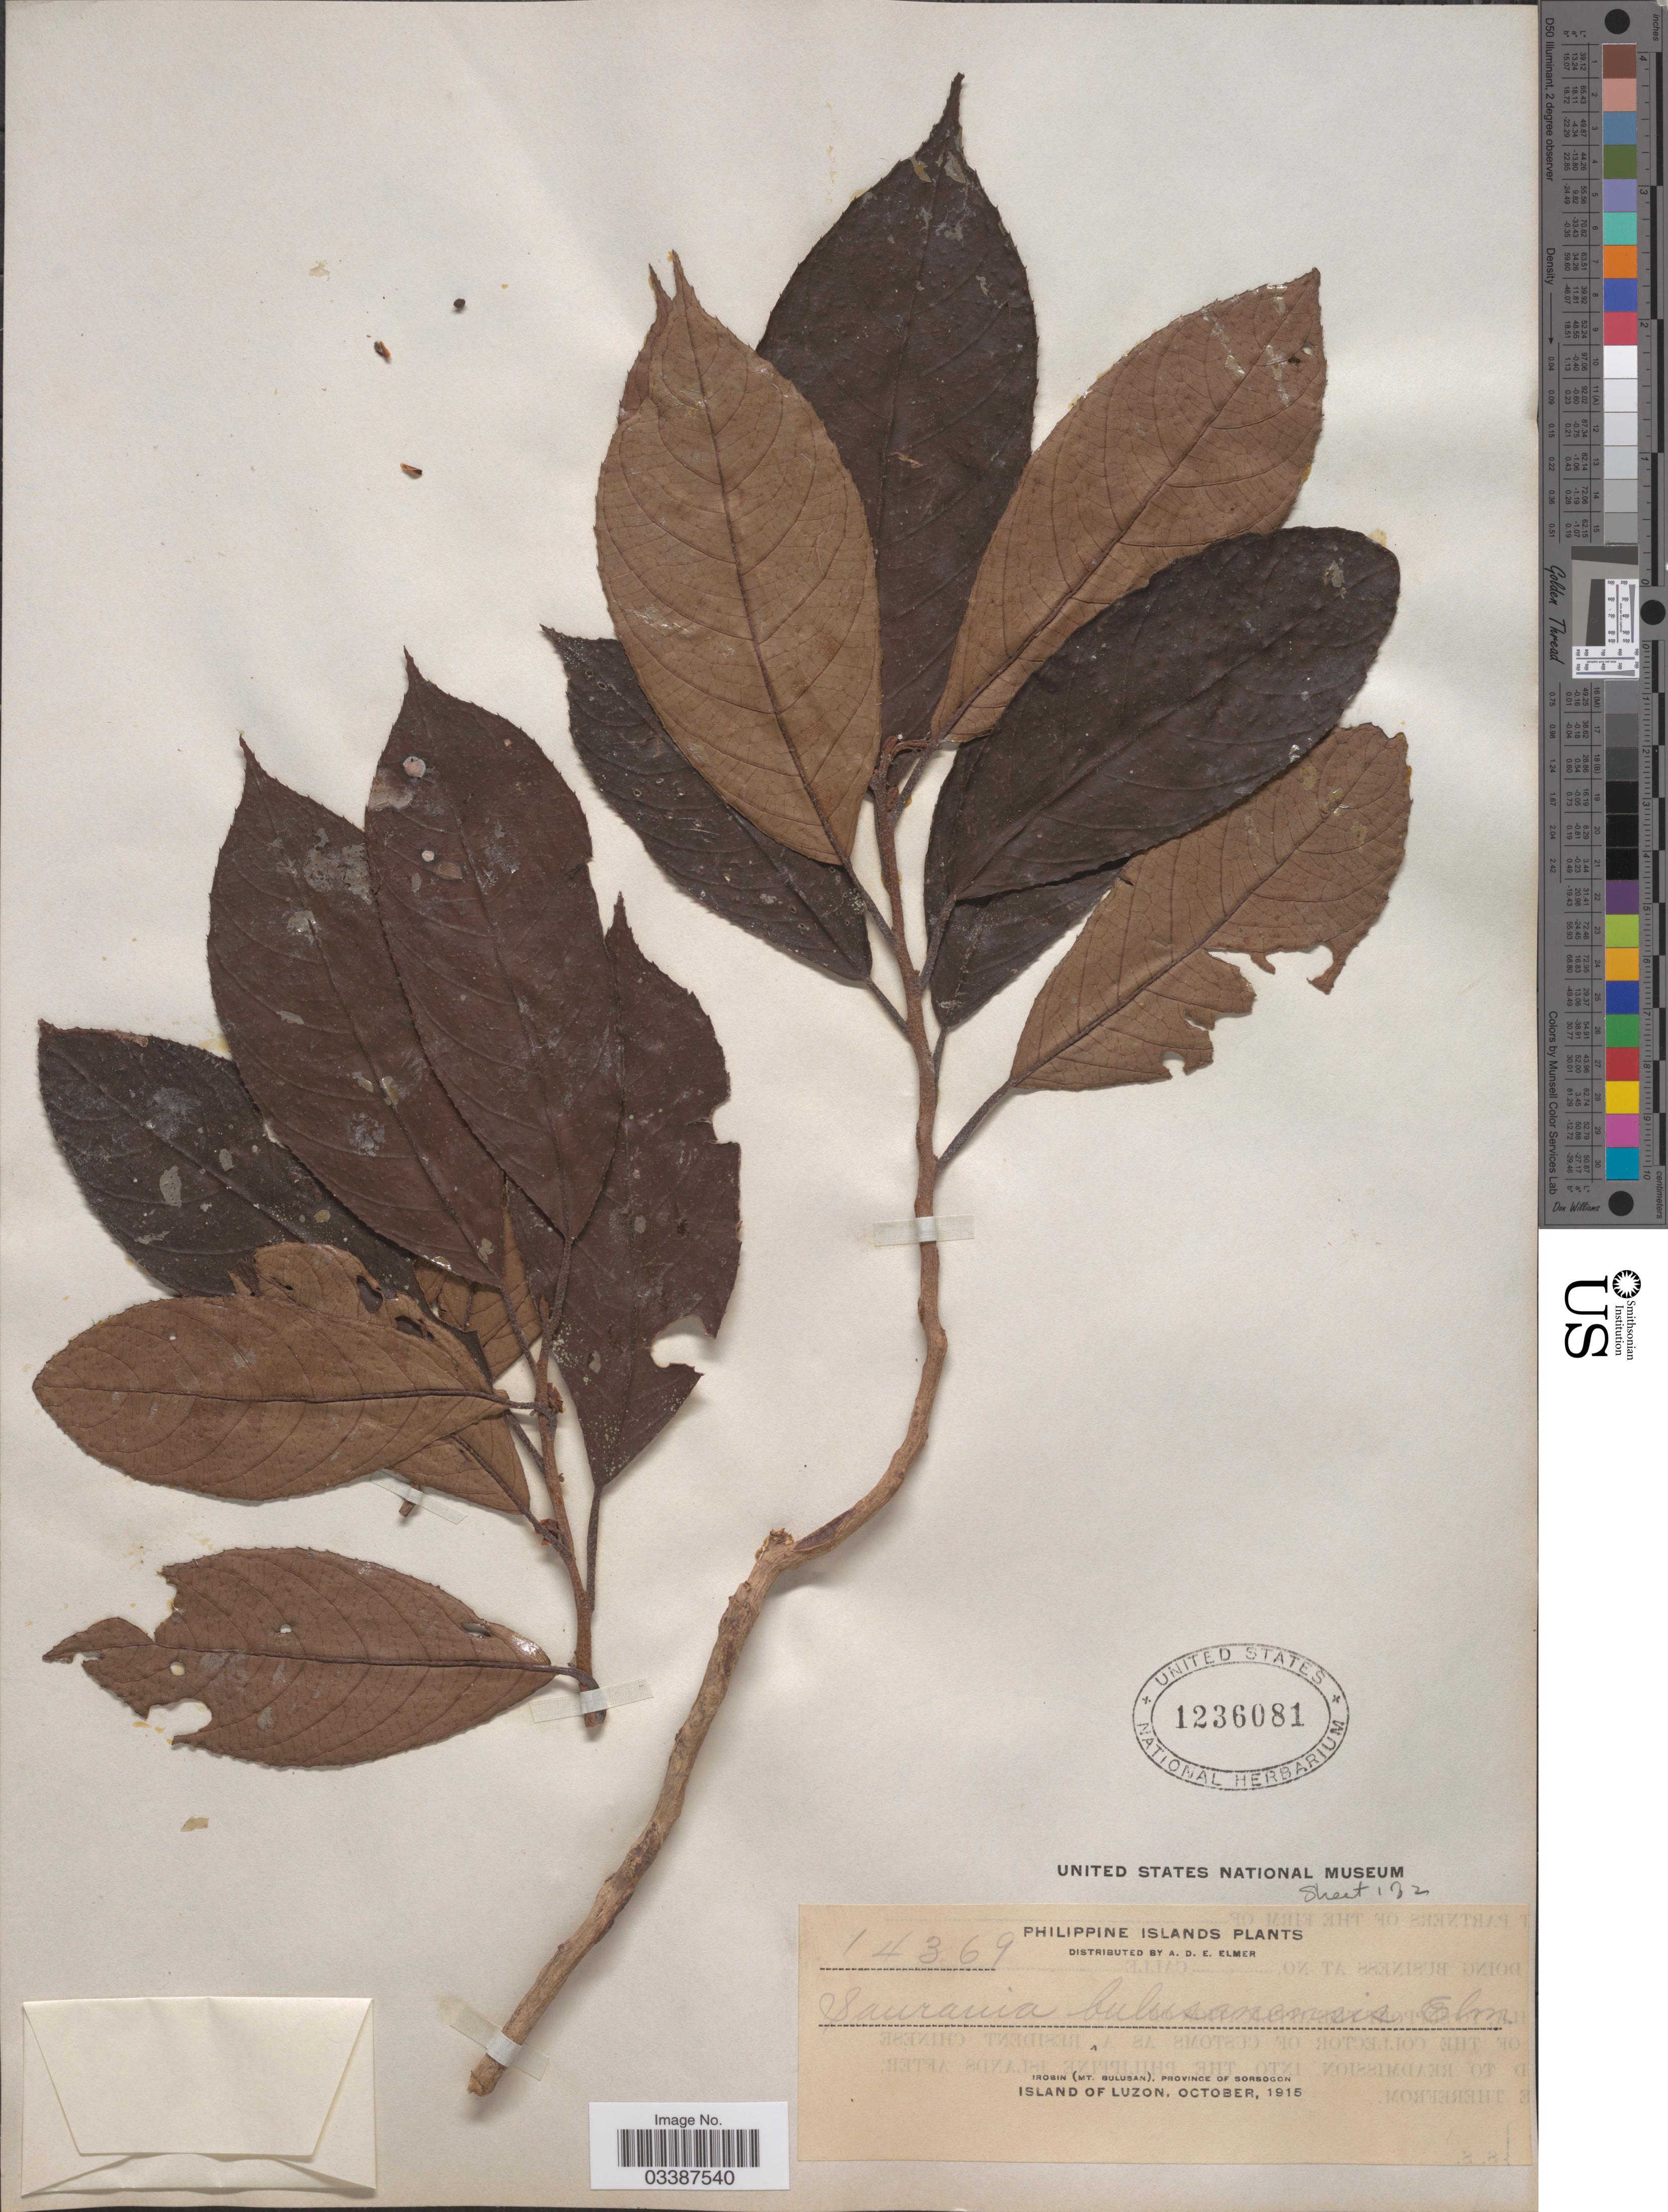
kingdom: Plantae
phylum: Tracheophyta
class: Magnoliopsida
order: Ericales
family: Actinidiaceae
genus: Saurauia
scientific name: Saurauia bulusanensis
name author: Elmer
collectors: A. D. E. Elmer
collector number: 14369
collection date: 1915-10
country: Philippines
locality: Philippine Islands, Irosin (Mt. Bulusan), Province of Sorsogon, Island of Luzon.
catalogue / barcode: US 1236081